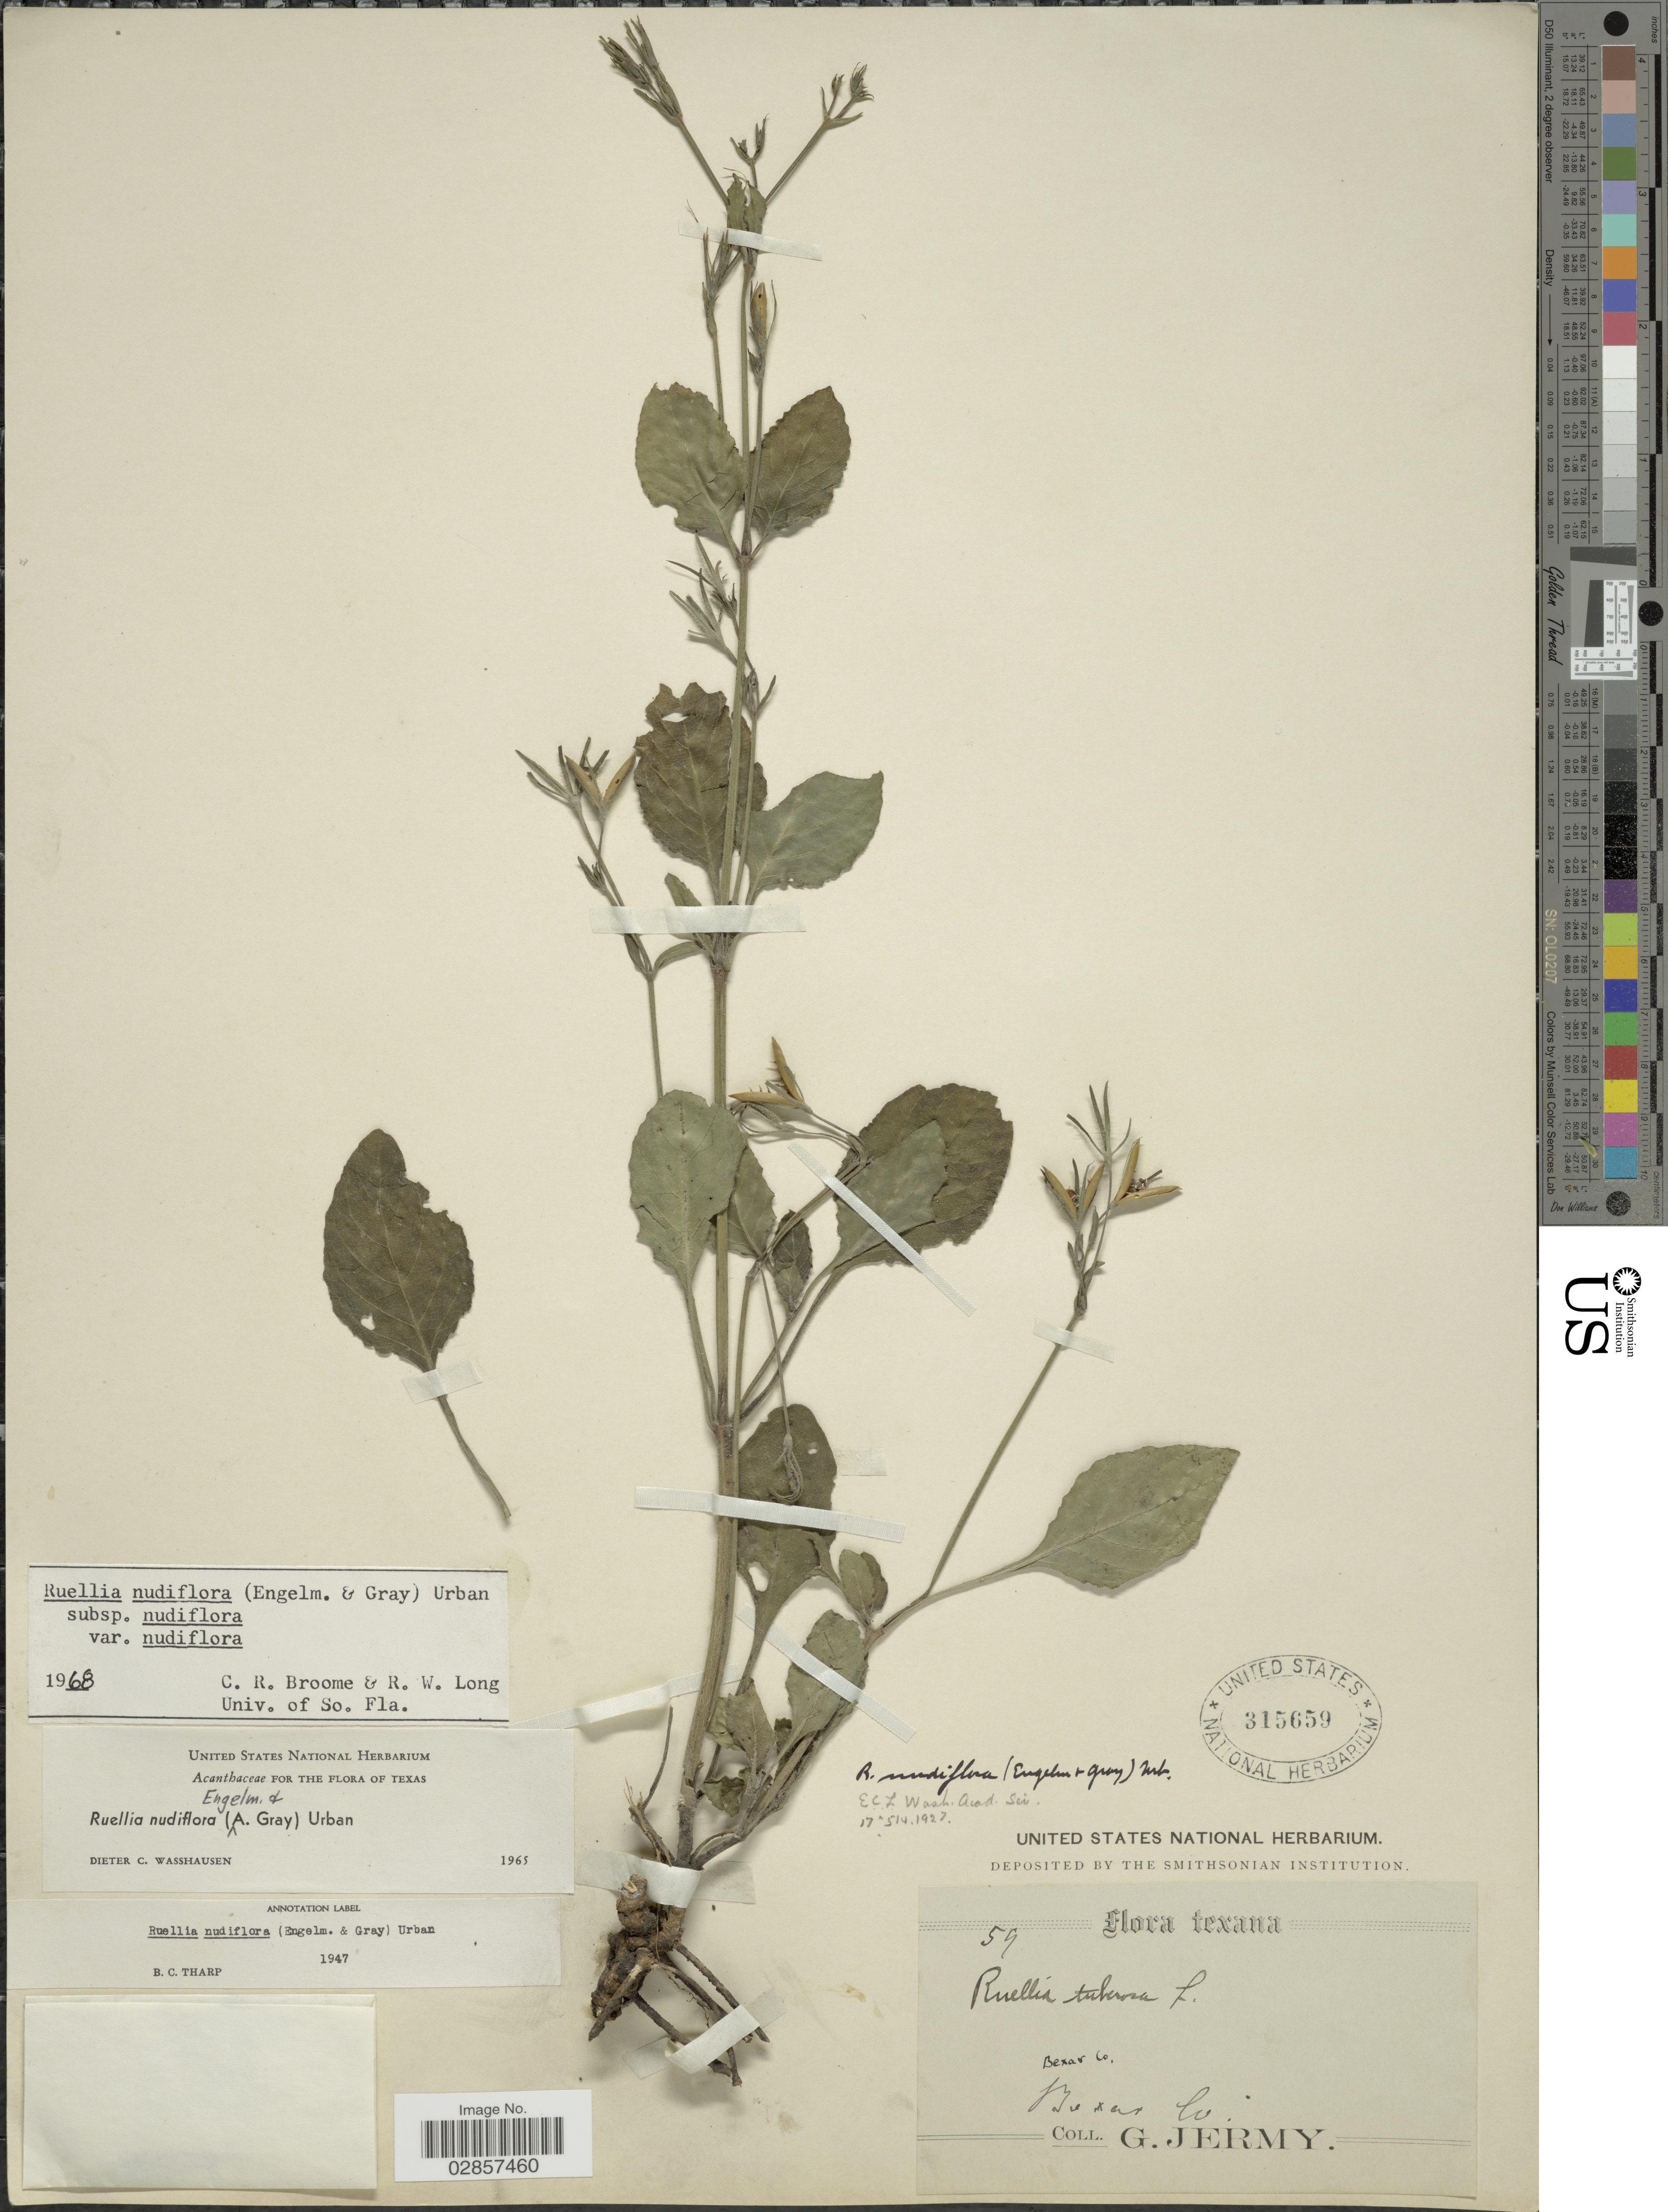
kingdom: Plantae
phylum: Tracheophyta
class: Magnoliopsida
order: Lamiales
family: Acanthaceae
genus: Ruellia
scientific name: Ruellia nudiflora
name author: (Engelm. & A. Gray) Urb.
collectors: G. Jermy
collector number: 59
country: United States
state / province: Texas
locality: Texana, Bexar Co.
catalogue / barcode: US 315659